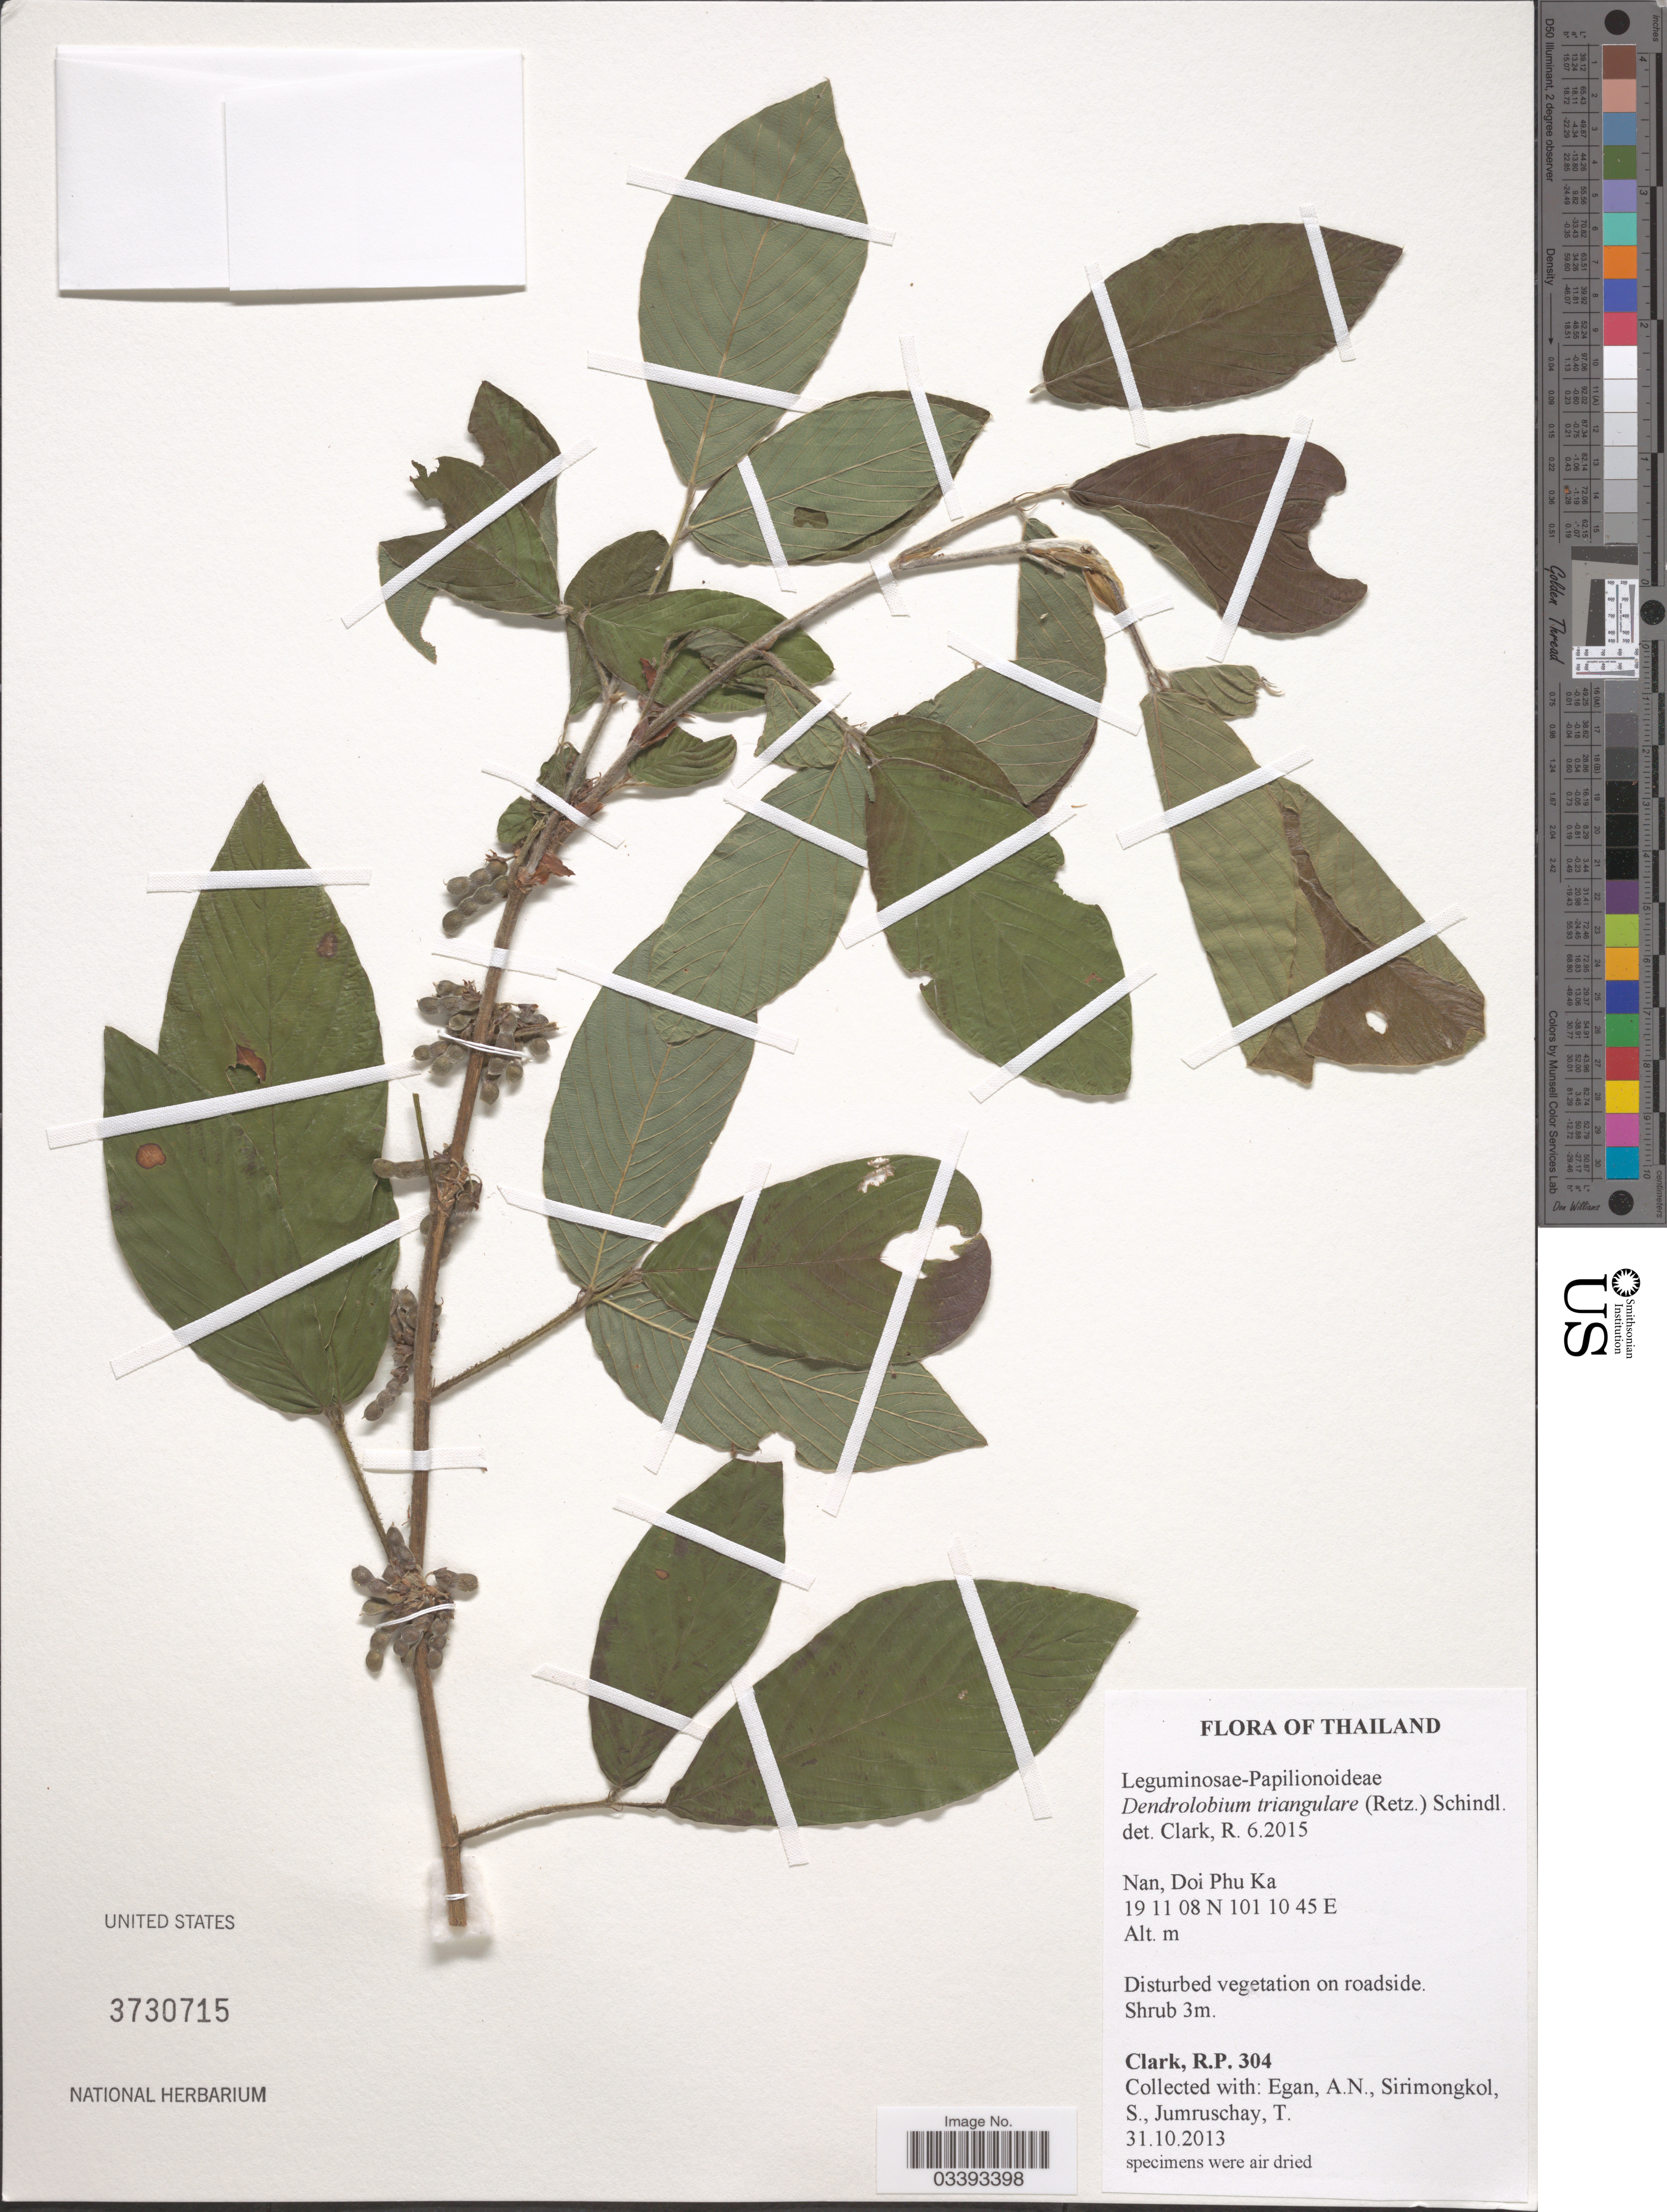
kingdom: Plantae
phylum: Tracheophyta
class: Magnoliopsida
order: Fabales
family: Fabaceae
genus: Dendrolobium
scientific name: Dendrolobium triangulare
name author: (Retz.) Schindl.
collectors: R. P. Clark, A. N. Egan, S. Sirimongkol & T. Jumruschay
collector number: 304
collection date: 2013-10-31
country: Thailand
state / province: Nan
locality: Doi Phu Ka.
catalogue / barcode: US 3730715